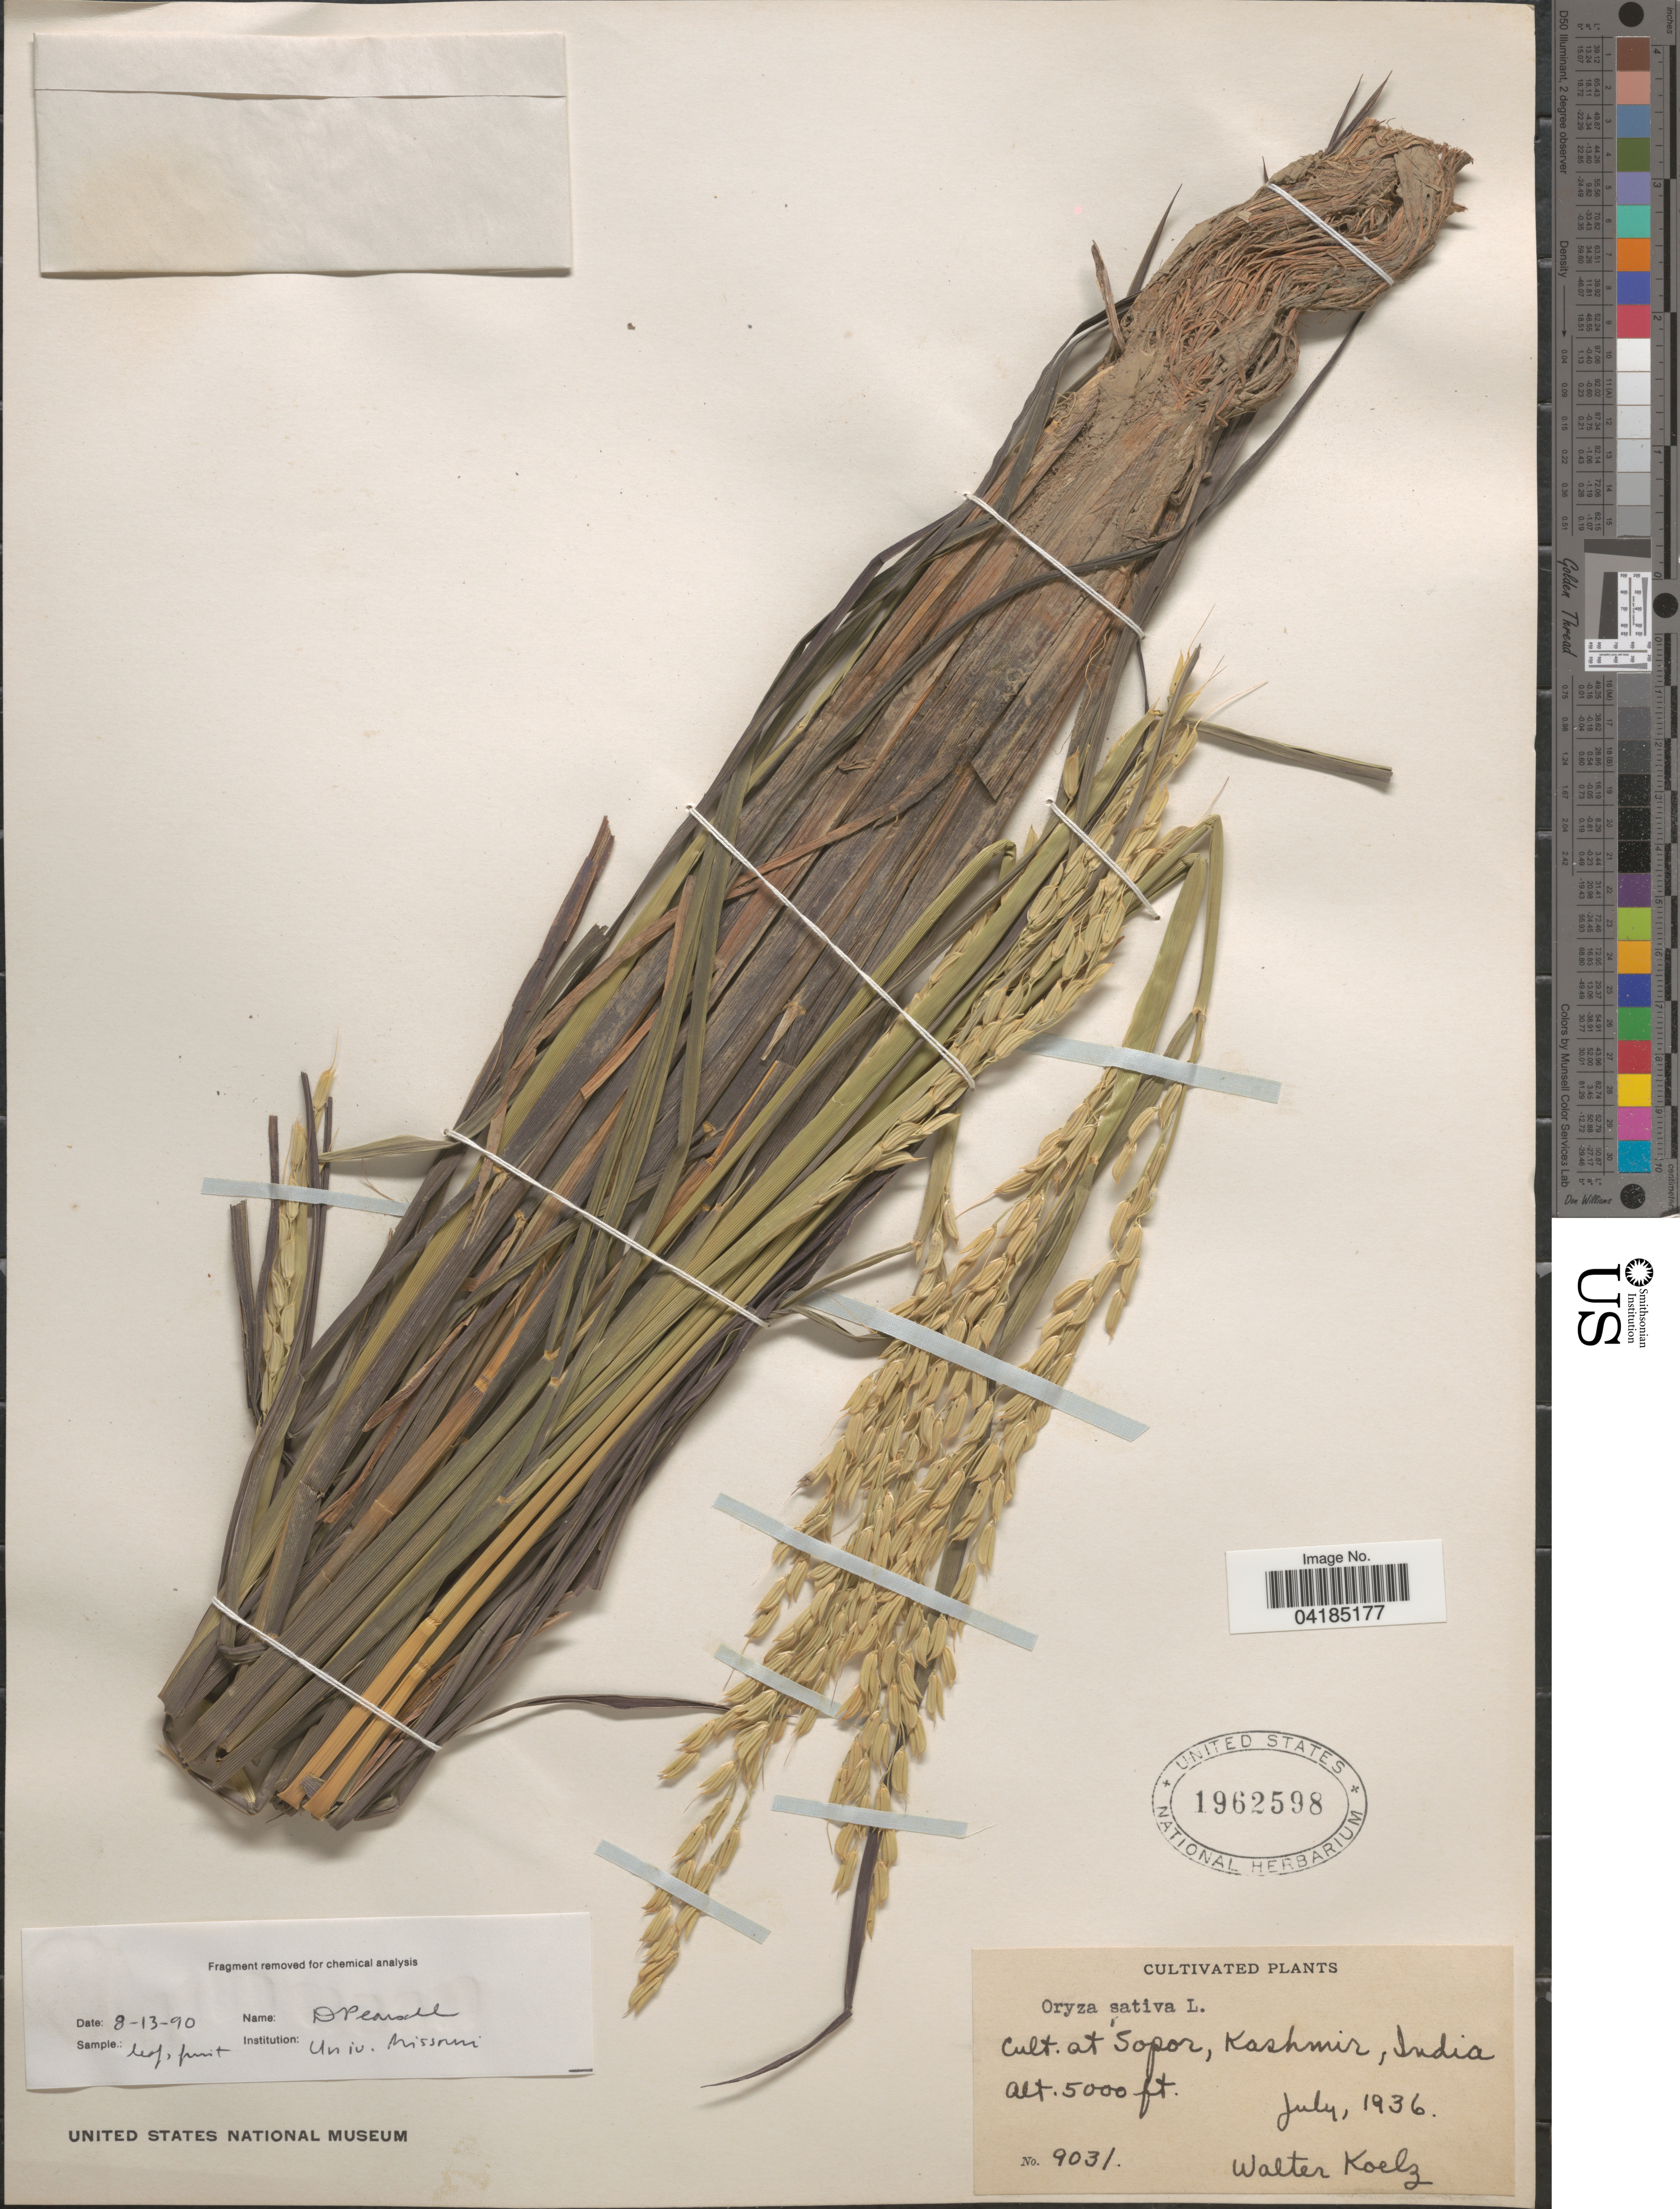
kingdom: Plantae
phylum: Tracheophyta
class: Liliopsida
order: Poales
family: Poaceae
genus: Oryza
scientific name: Oryza sativa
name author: L.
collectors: W. N. Koelz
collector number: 9031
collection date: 1936-07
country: India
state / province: Jammu and Kashmir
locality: Cult. at Sopor, Kashmir, India.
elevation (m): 1524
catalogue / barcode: US 1962598